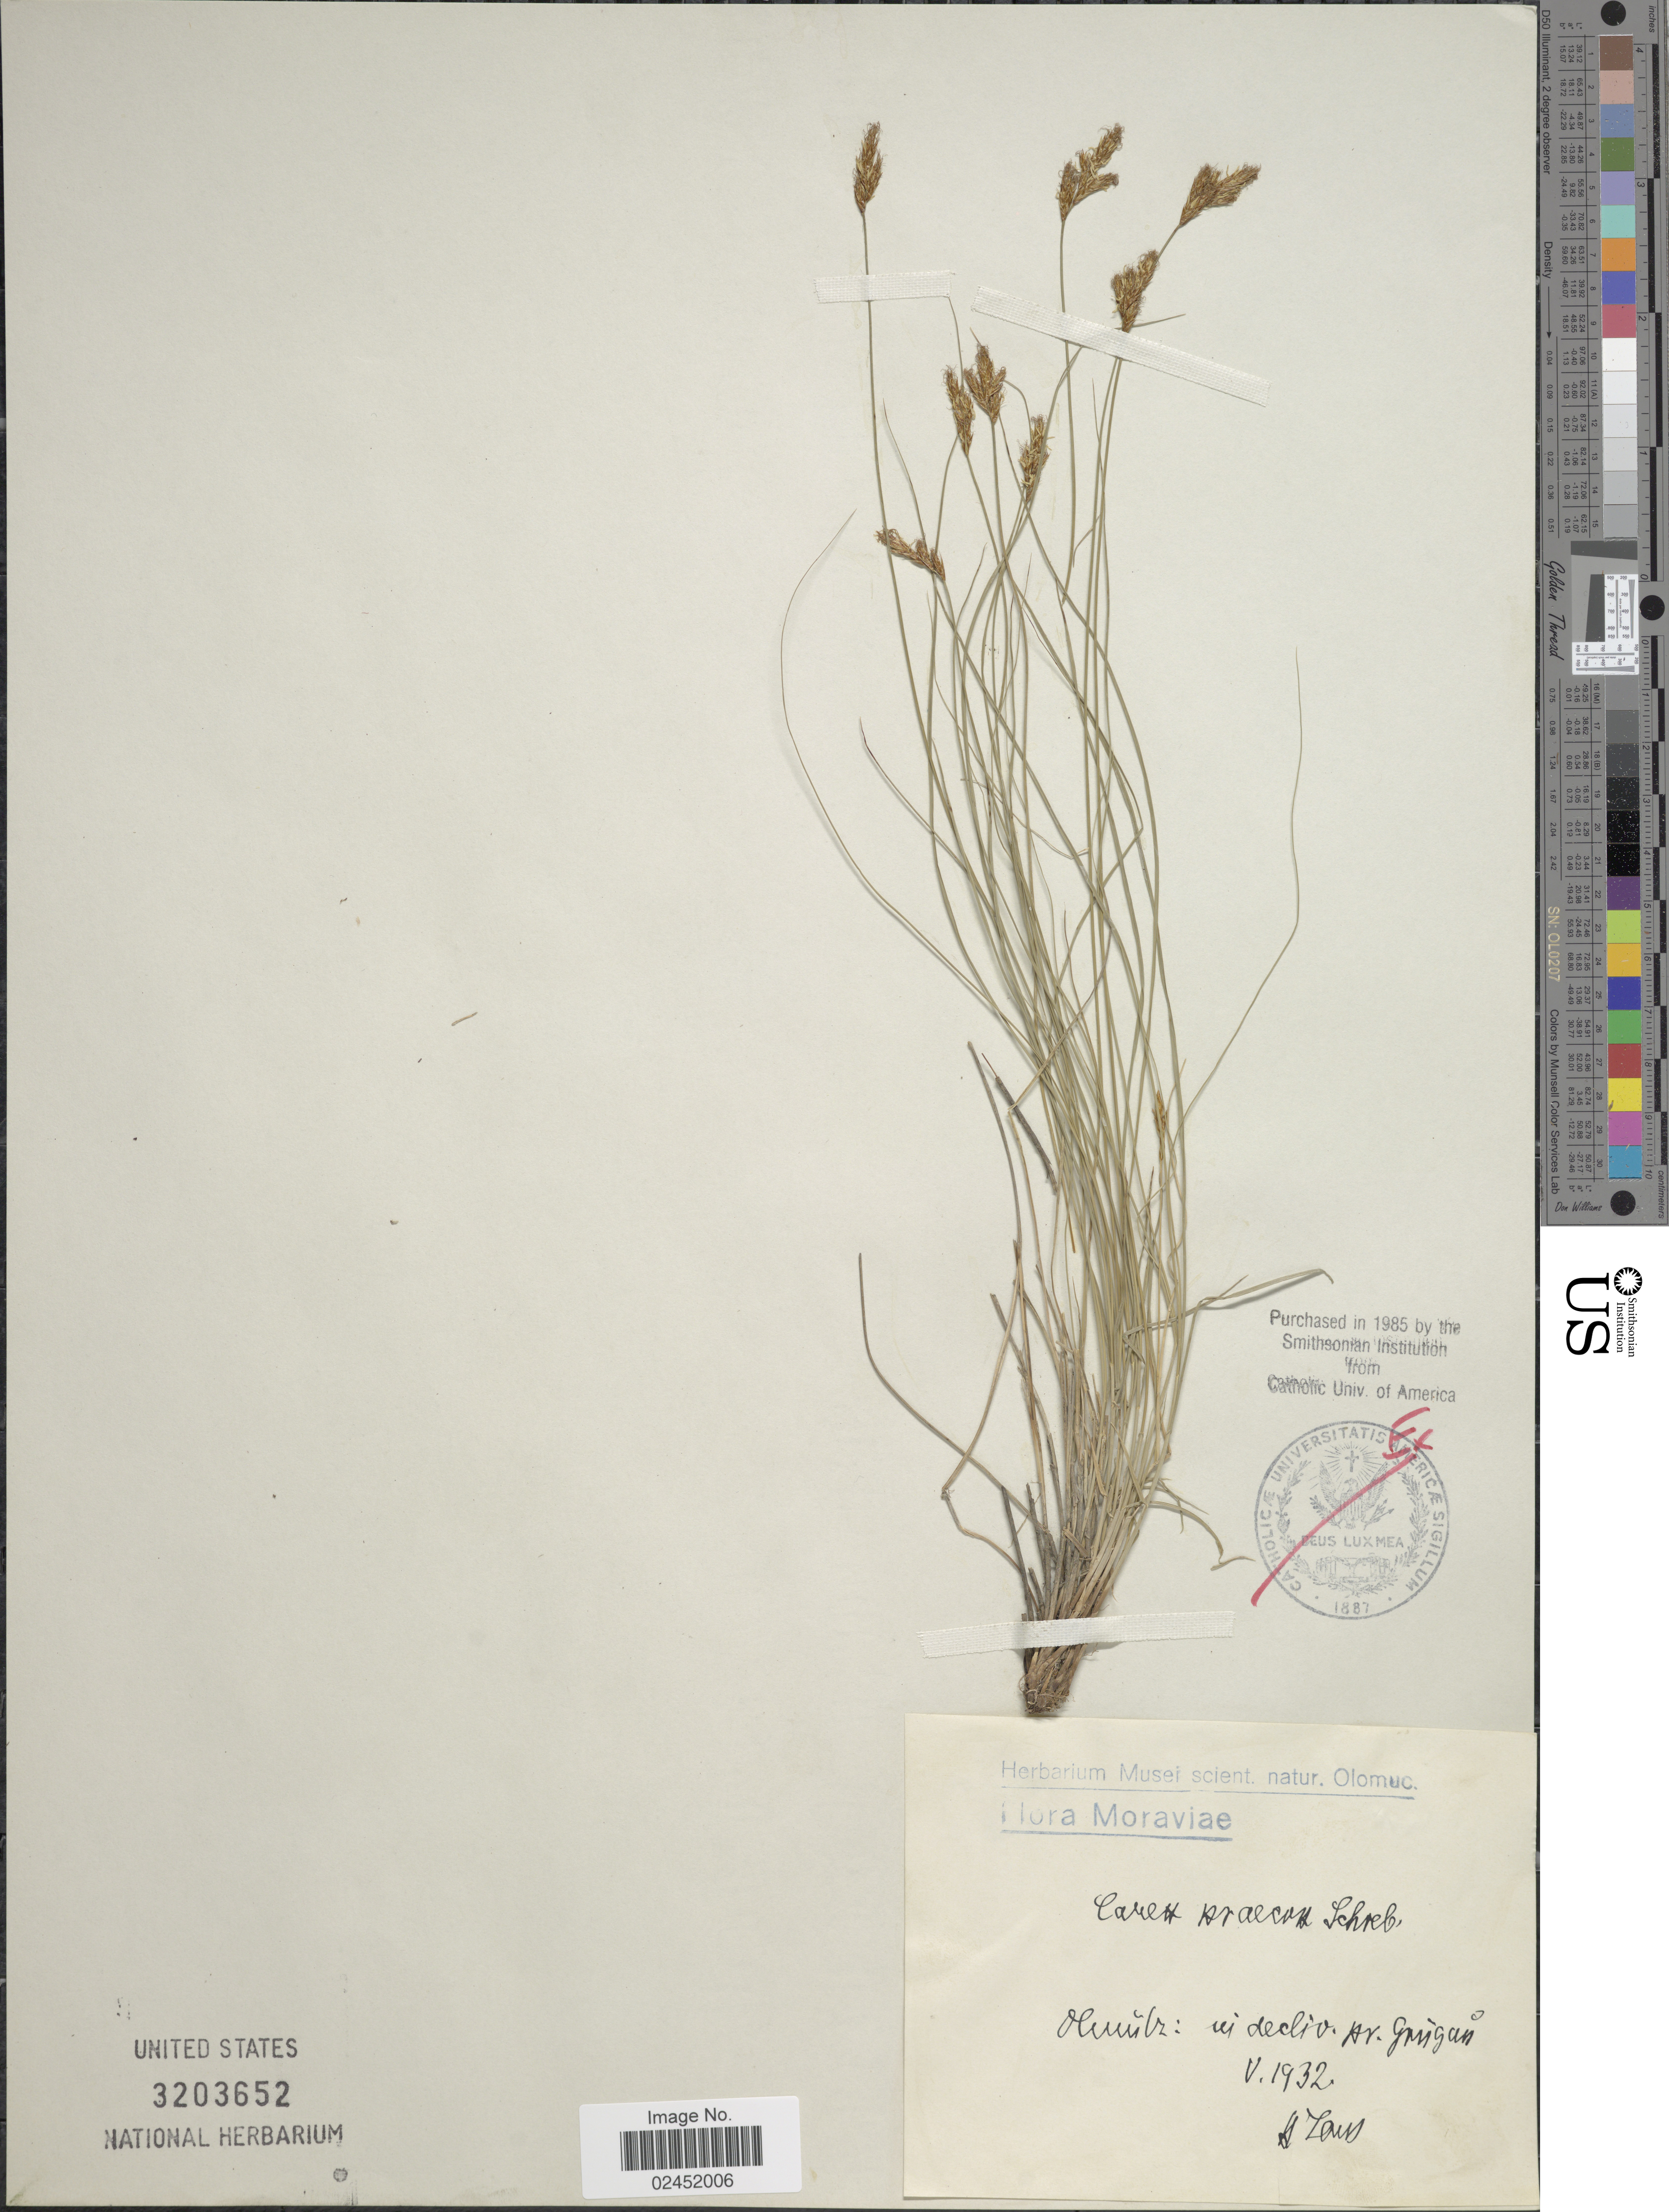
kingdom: Plantae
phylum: Tracheophyta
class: Liliopsida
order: Poales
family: Cyperaceae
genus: Carex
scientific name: Carex praecox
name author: Schreb.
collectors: H. Laus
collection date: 1932-05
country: Czechia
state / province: Olomouc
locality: Moraviae, Olmutz: in decliv pr. Garigån [interpreted]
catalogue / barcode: US 3203652